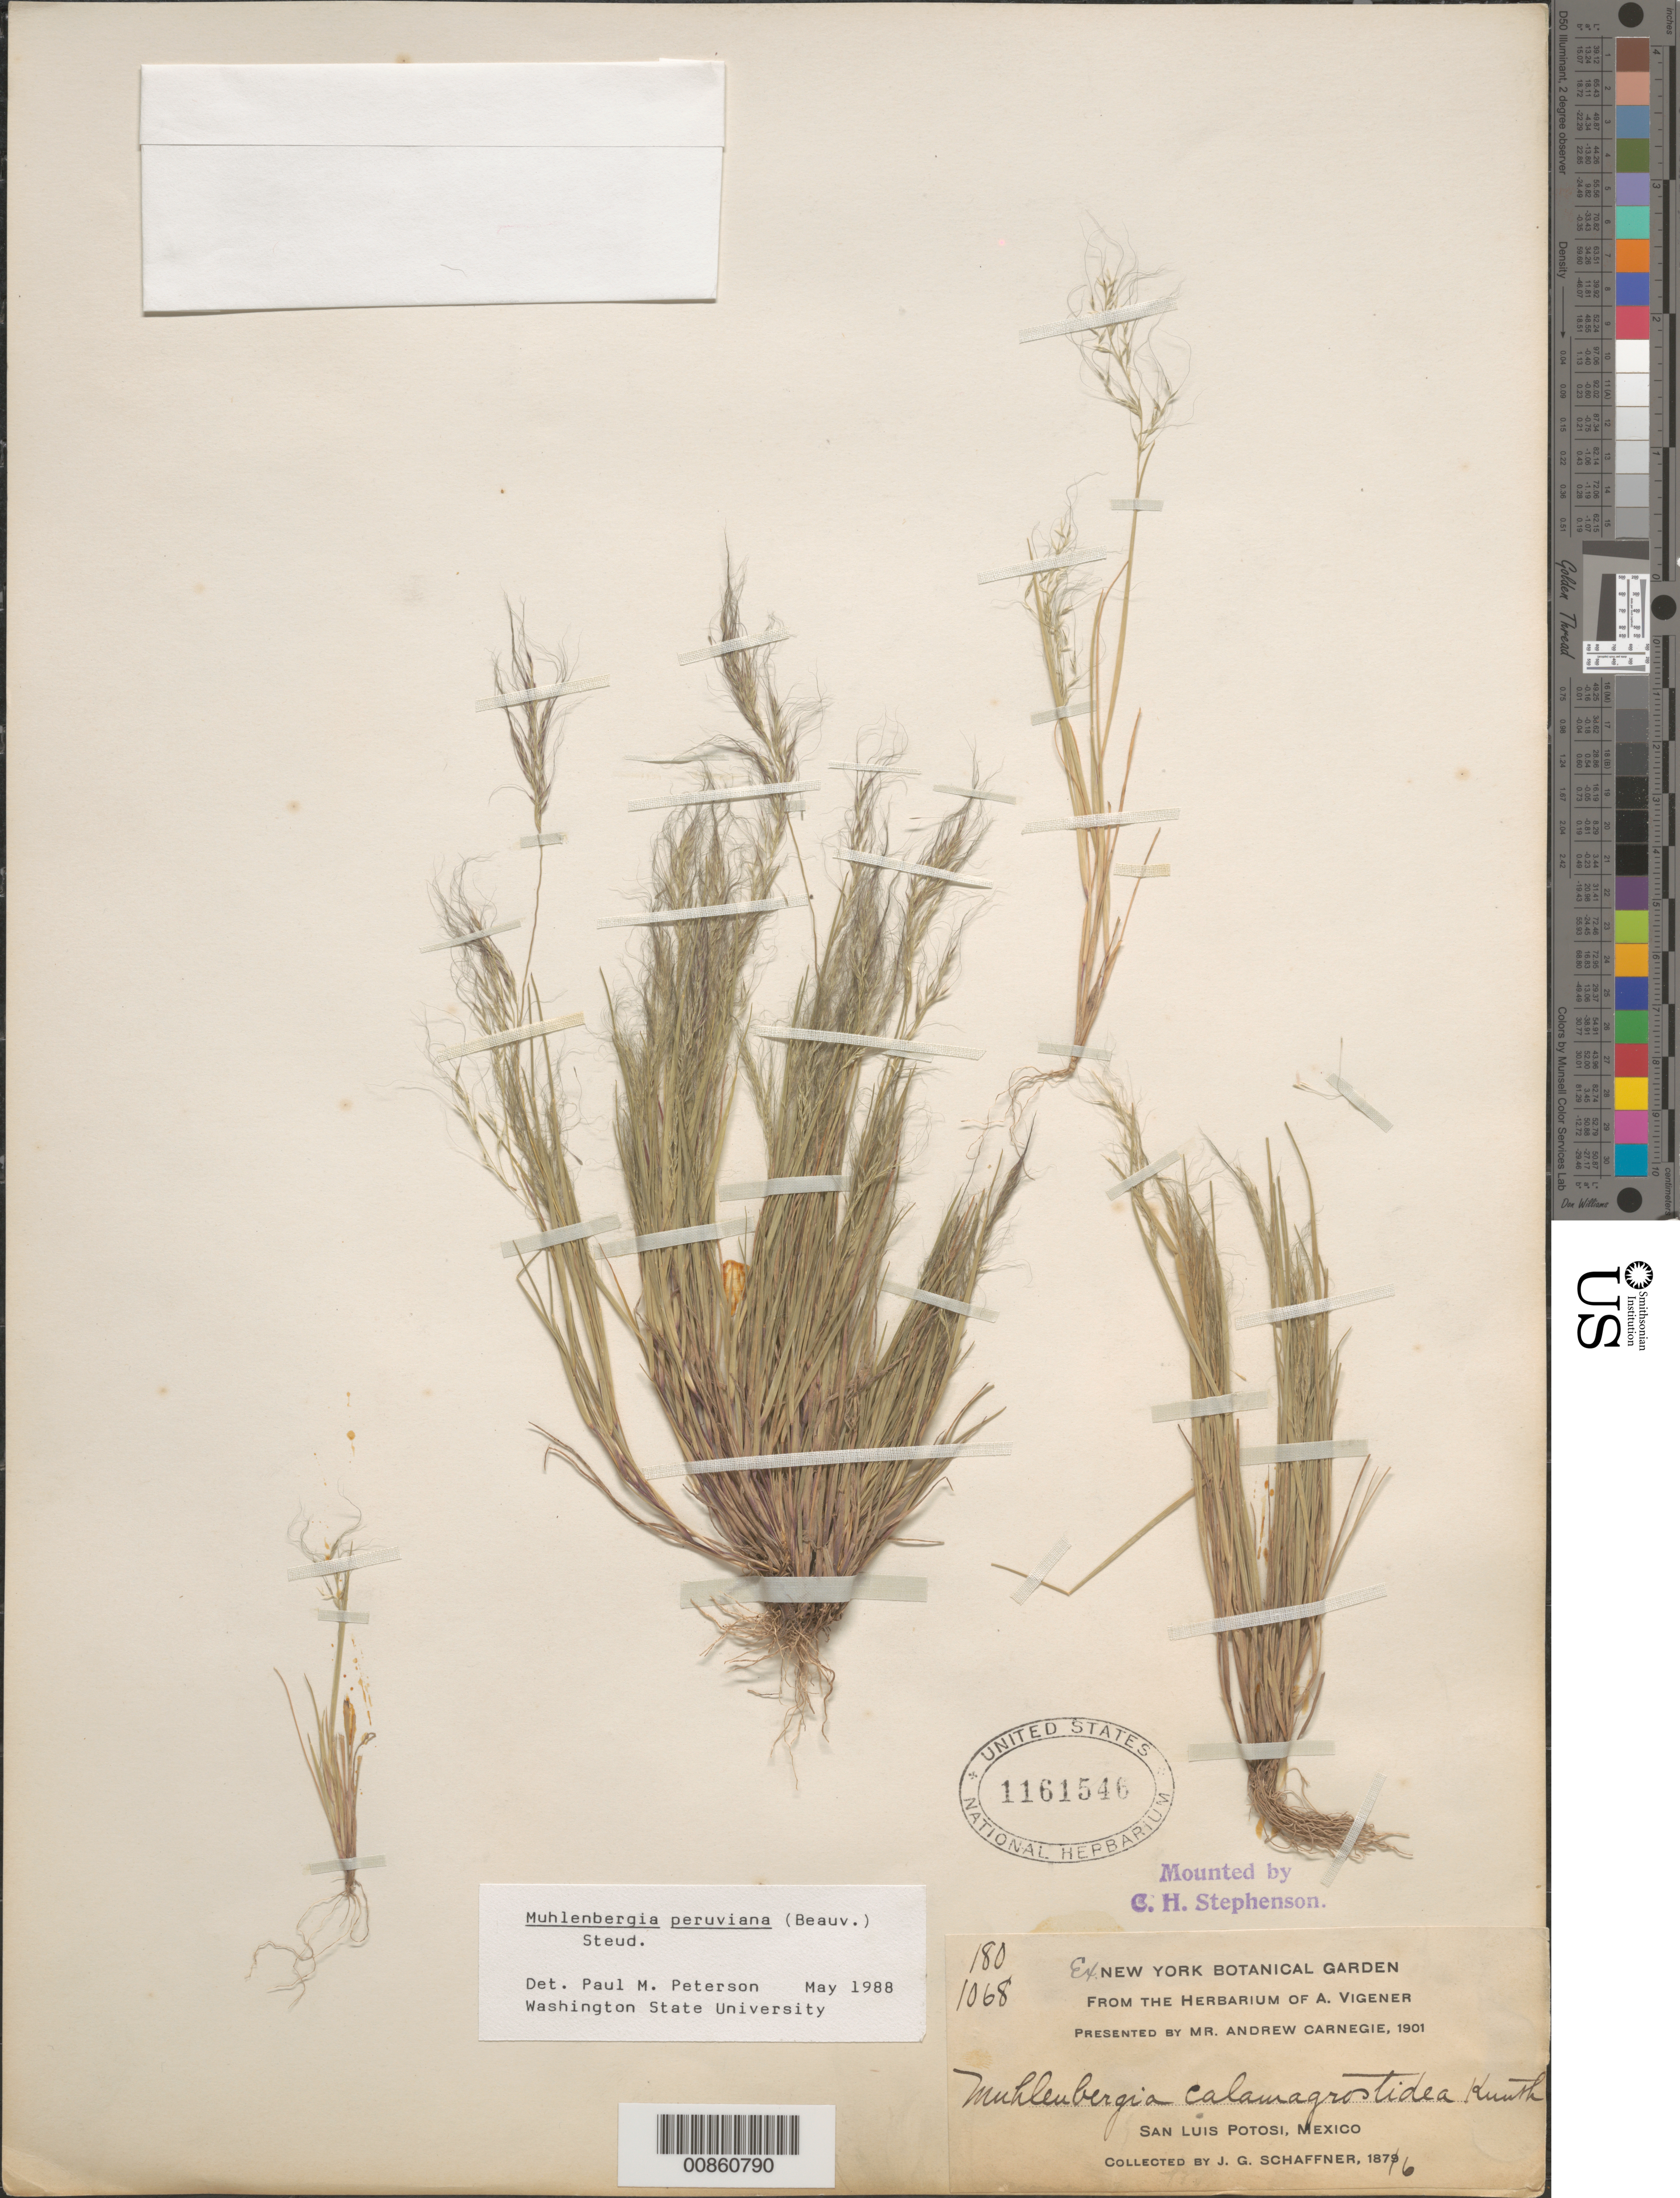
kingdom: Plantae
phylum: Tracheophyta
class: Liliopsida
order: Poales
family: Poaceae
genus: Muhlenbergia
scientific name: Muhlenbergia peruviana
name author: (P. Beauv.) Steud.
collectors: J. G. Schaffner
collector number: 180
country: Mexico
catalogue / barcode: US 1161546